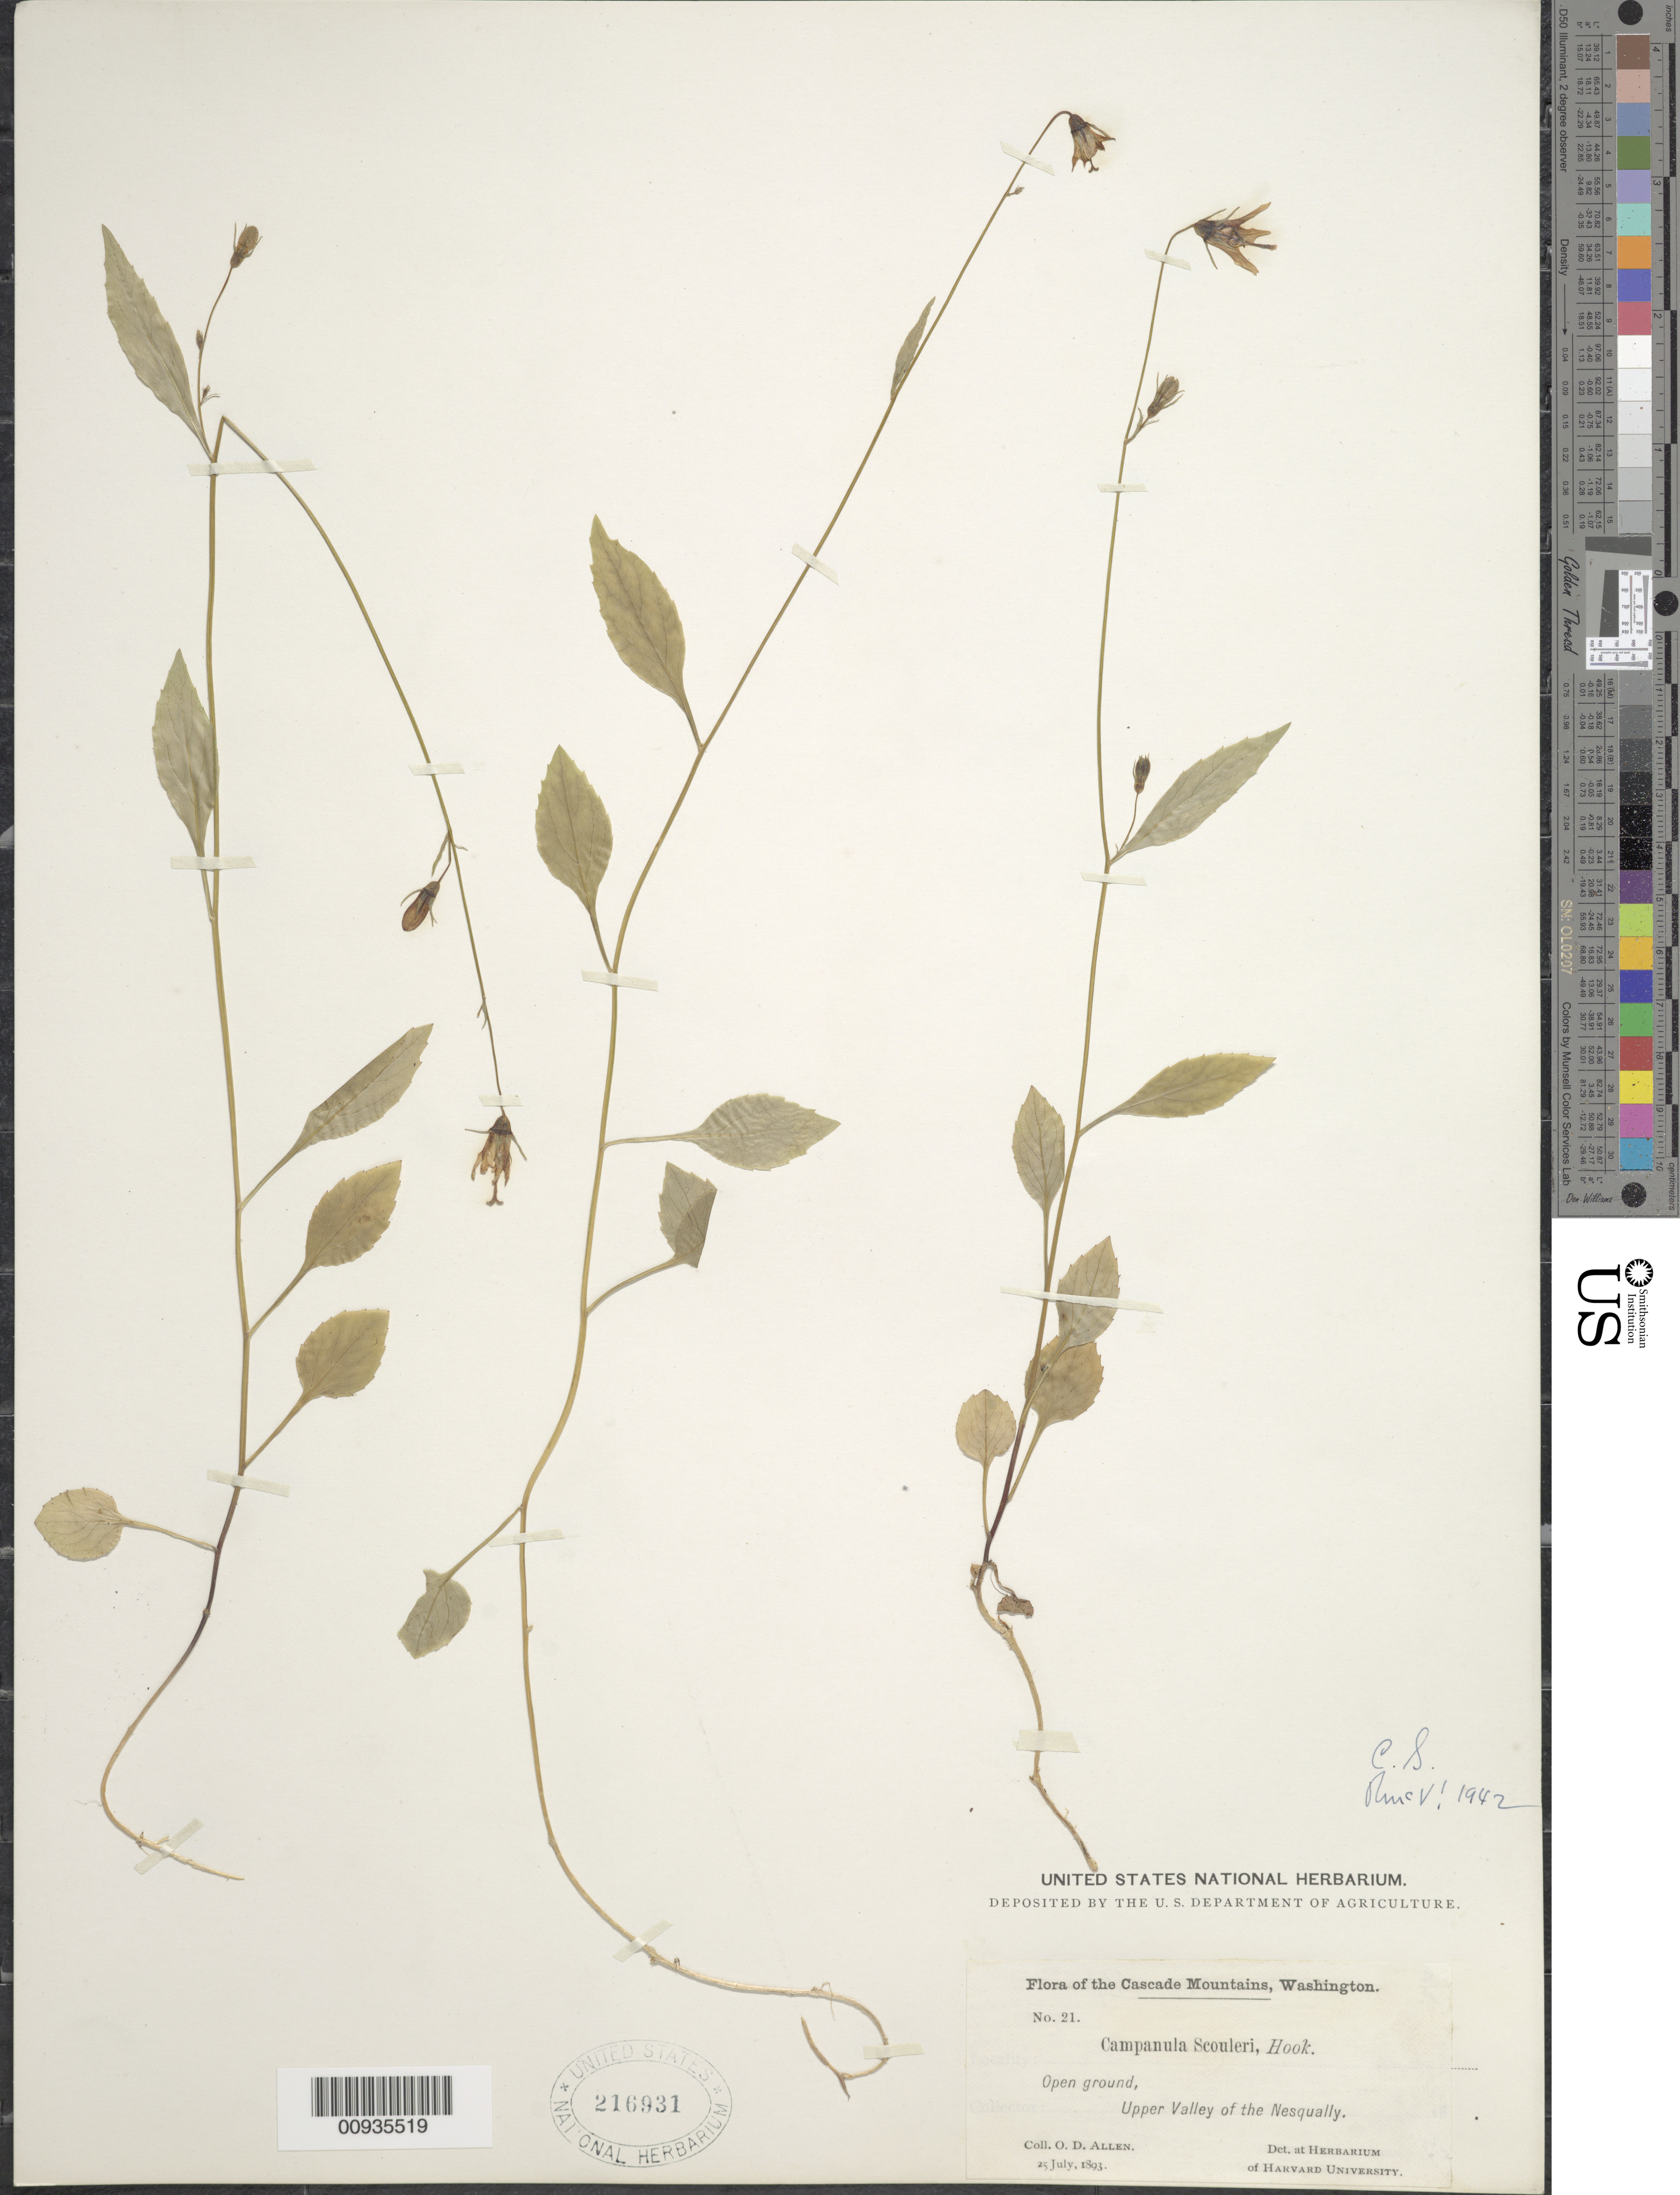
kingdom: Plantae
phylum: Tracheophyta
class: Magnoliopsida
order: Asterales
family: Campanulaceae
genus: Campanula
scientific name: Campanula scouleri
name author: Hook.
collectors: O. D. Allen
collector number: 21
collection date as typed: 25 July 1893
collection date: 1893-07-25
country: United States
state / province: Washington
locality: Upper Valley of the Nesqually, Cascade Mountains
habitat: open ground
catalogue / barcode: US 216931